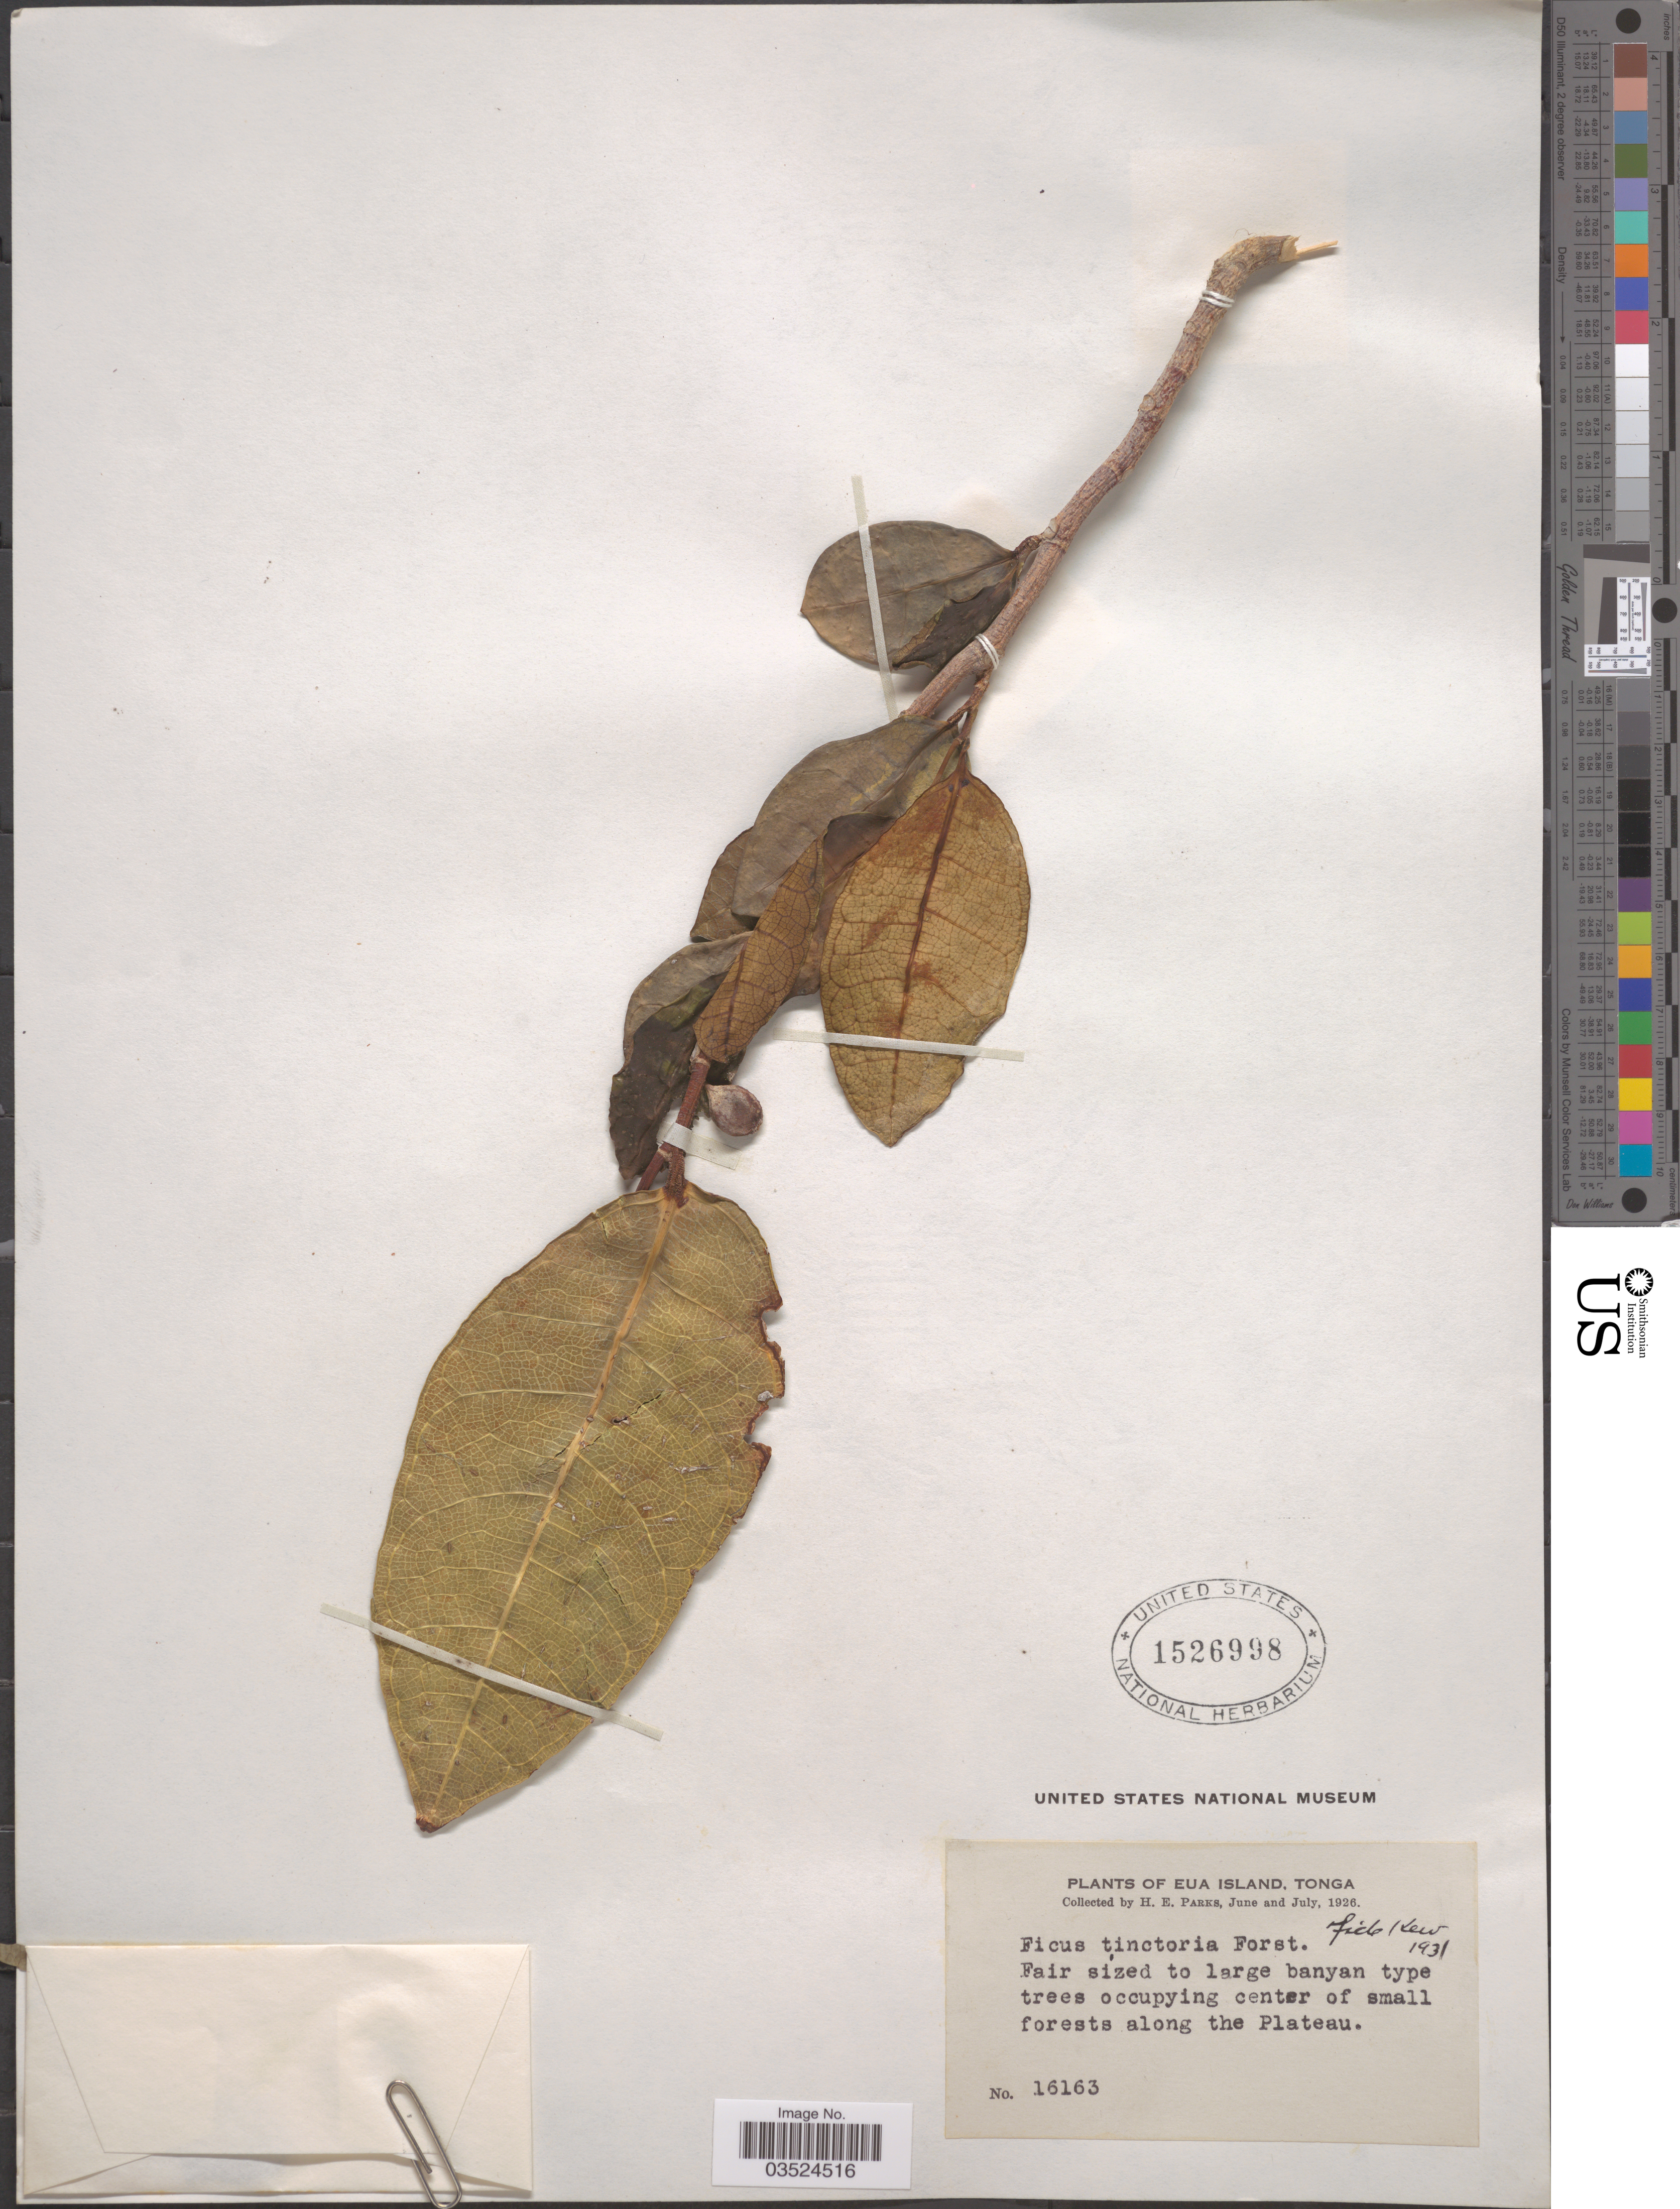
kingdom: Plantae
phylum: Tracheophyta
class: Magnoliopsida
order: Rosales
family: Moraceae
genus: Ficus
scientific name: Ficus tinctoria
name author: G. Forst.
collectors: H. E. Parks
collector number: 16163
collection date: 1926-06/1926-07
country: Tonga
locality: Eua Island. Center of small forests along the Plateau.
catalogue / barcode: US 1526998